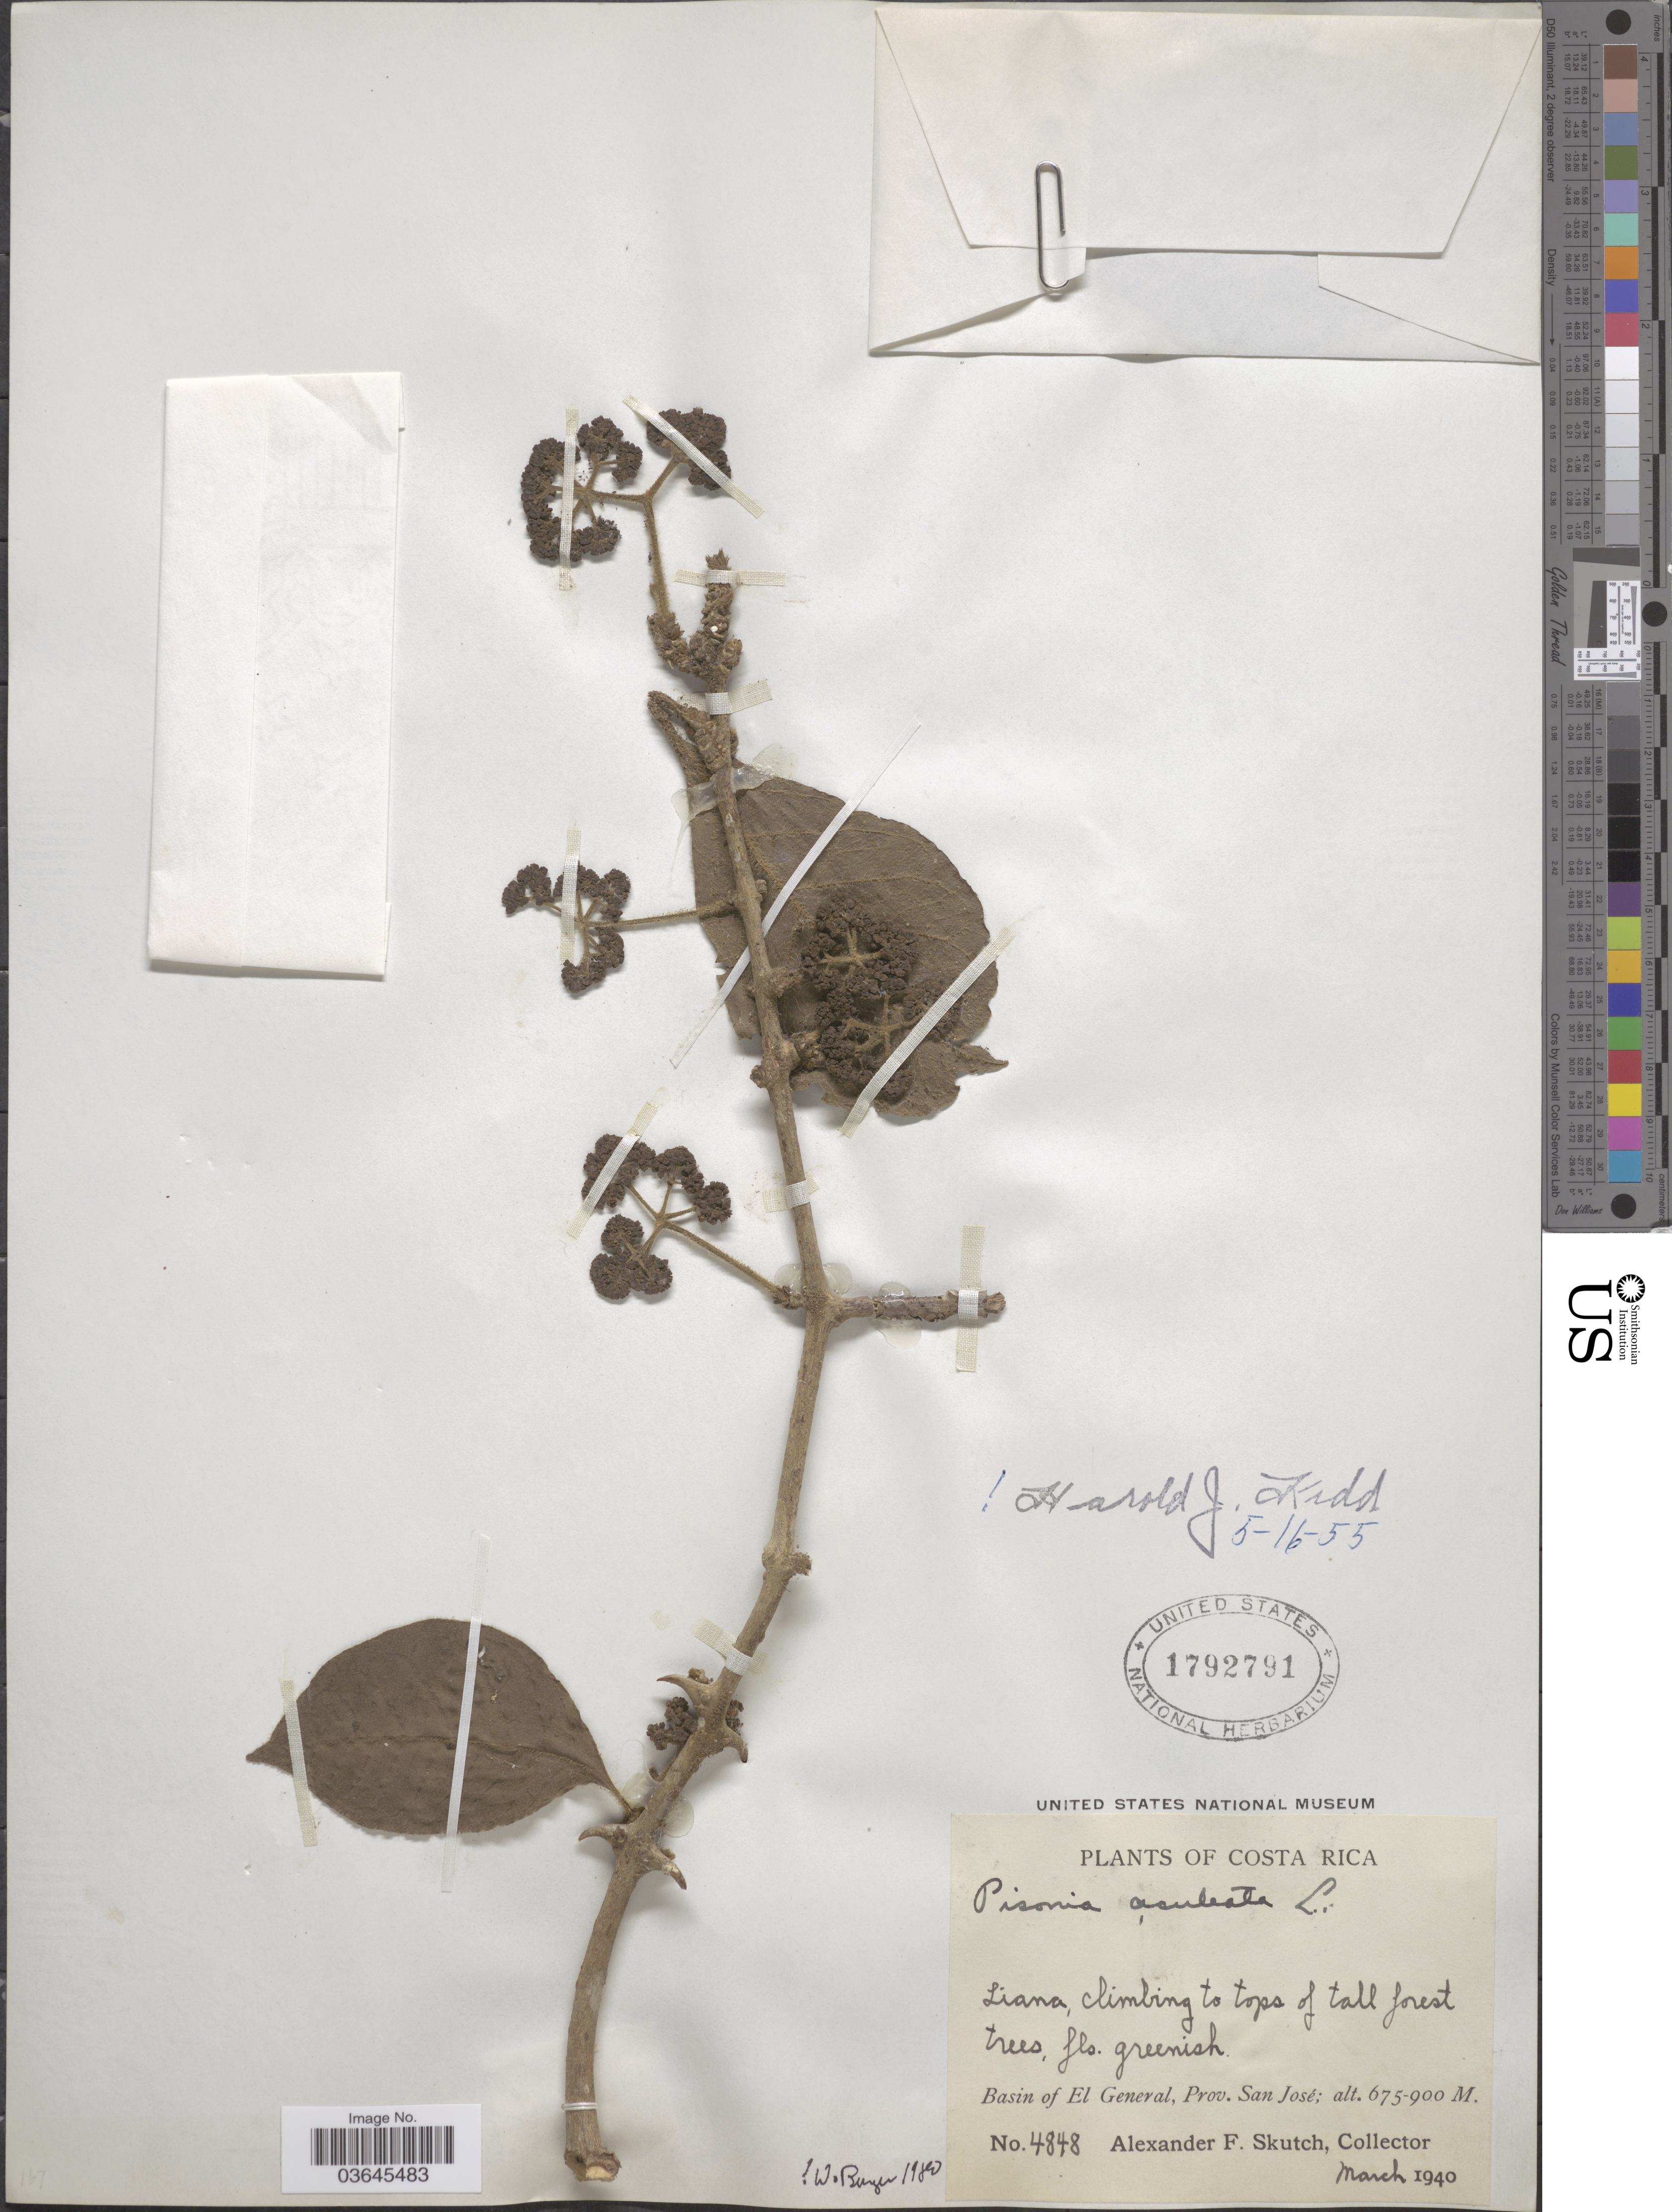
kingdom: Plantae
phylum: Tracheophyta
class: Magnoliopsida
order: Caryophyllales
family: Nyctaginaceae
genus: Pisonia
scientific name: Pisonia aculeata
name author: L.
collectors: A. F. Skutch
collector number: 4848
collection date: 1940-03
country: Costa Rica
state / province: San José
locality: Basin of El General.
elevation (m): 675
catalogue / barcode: US 1792791